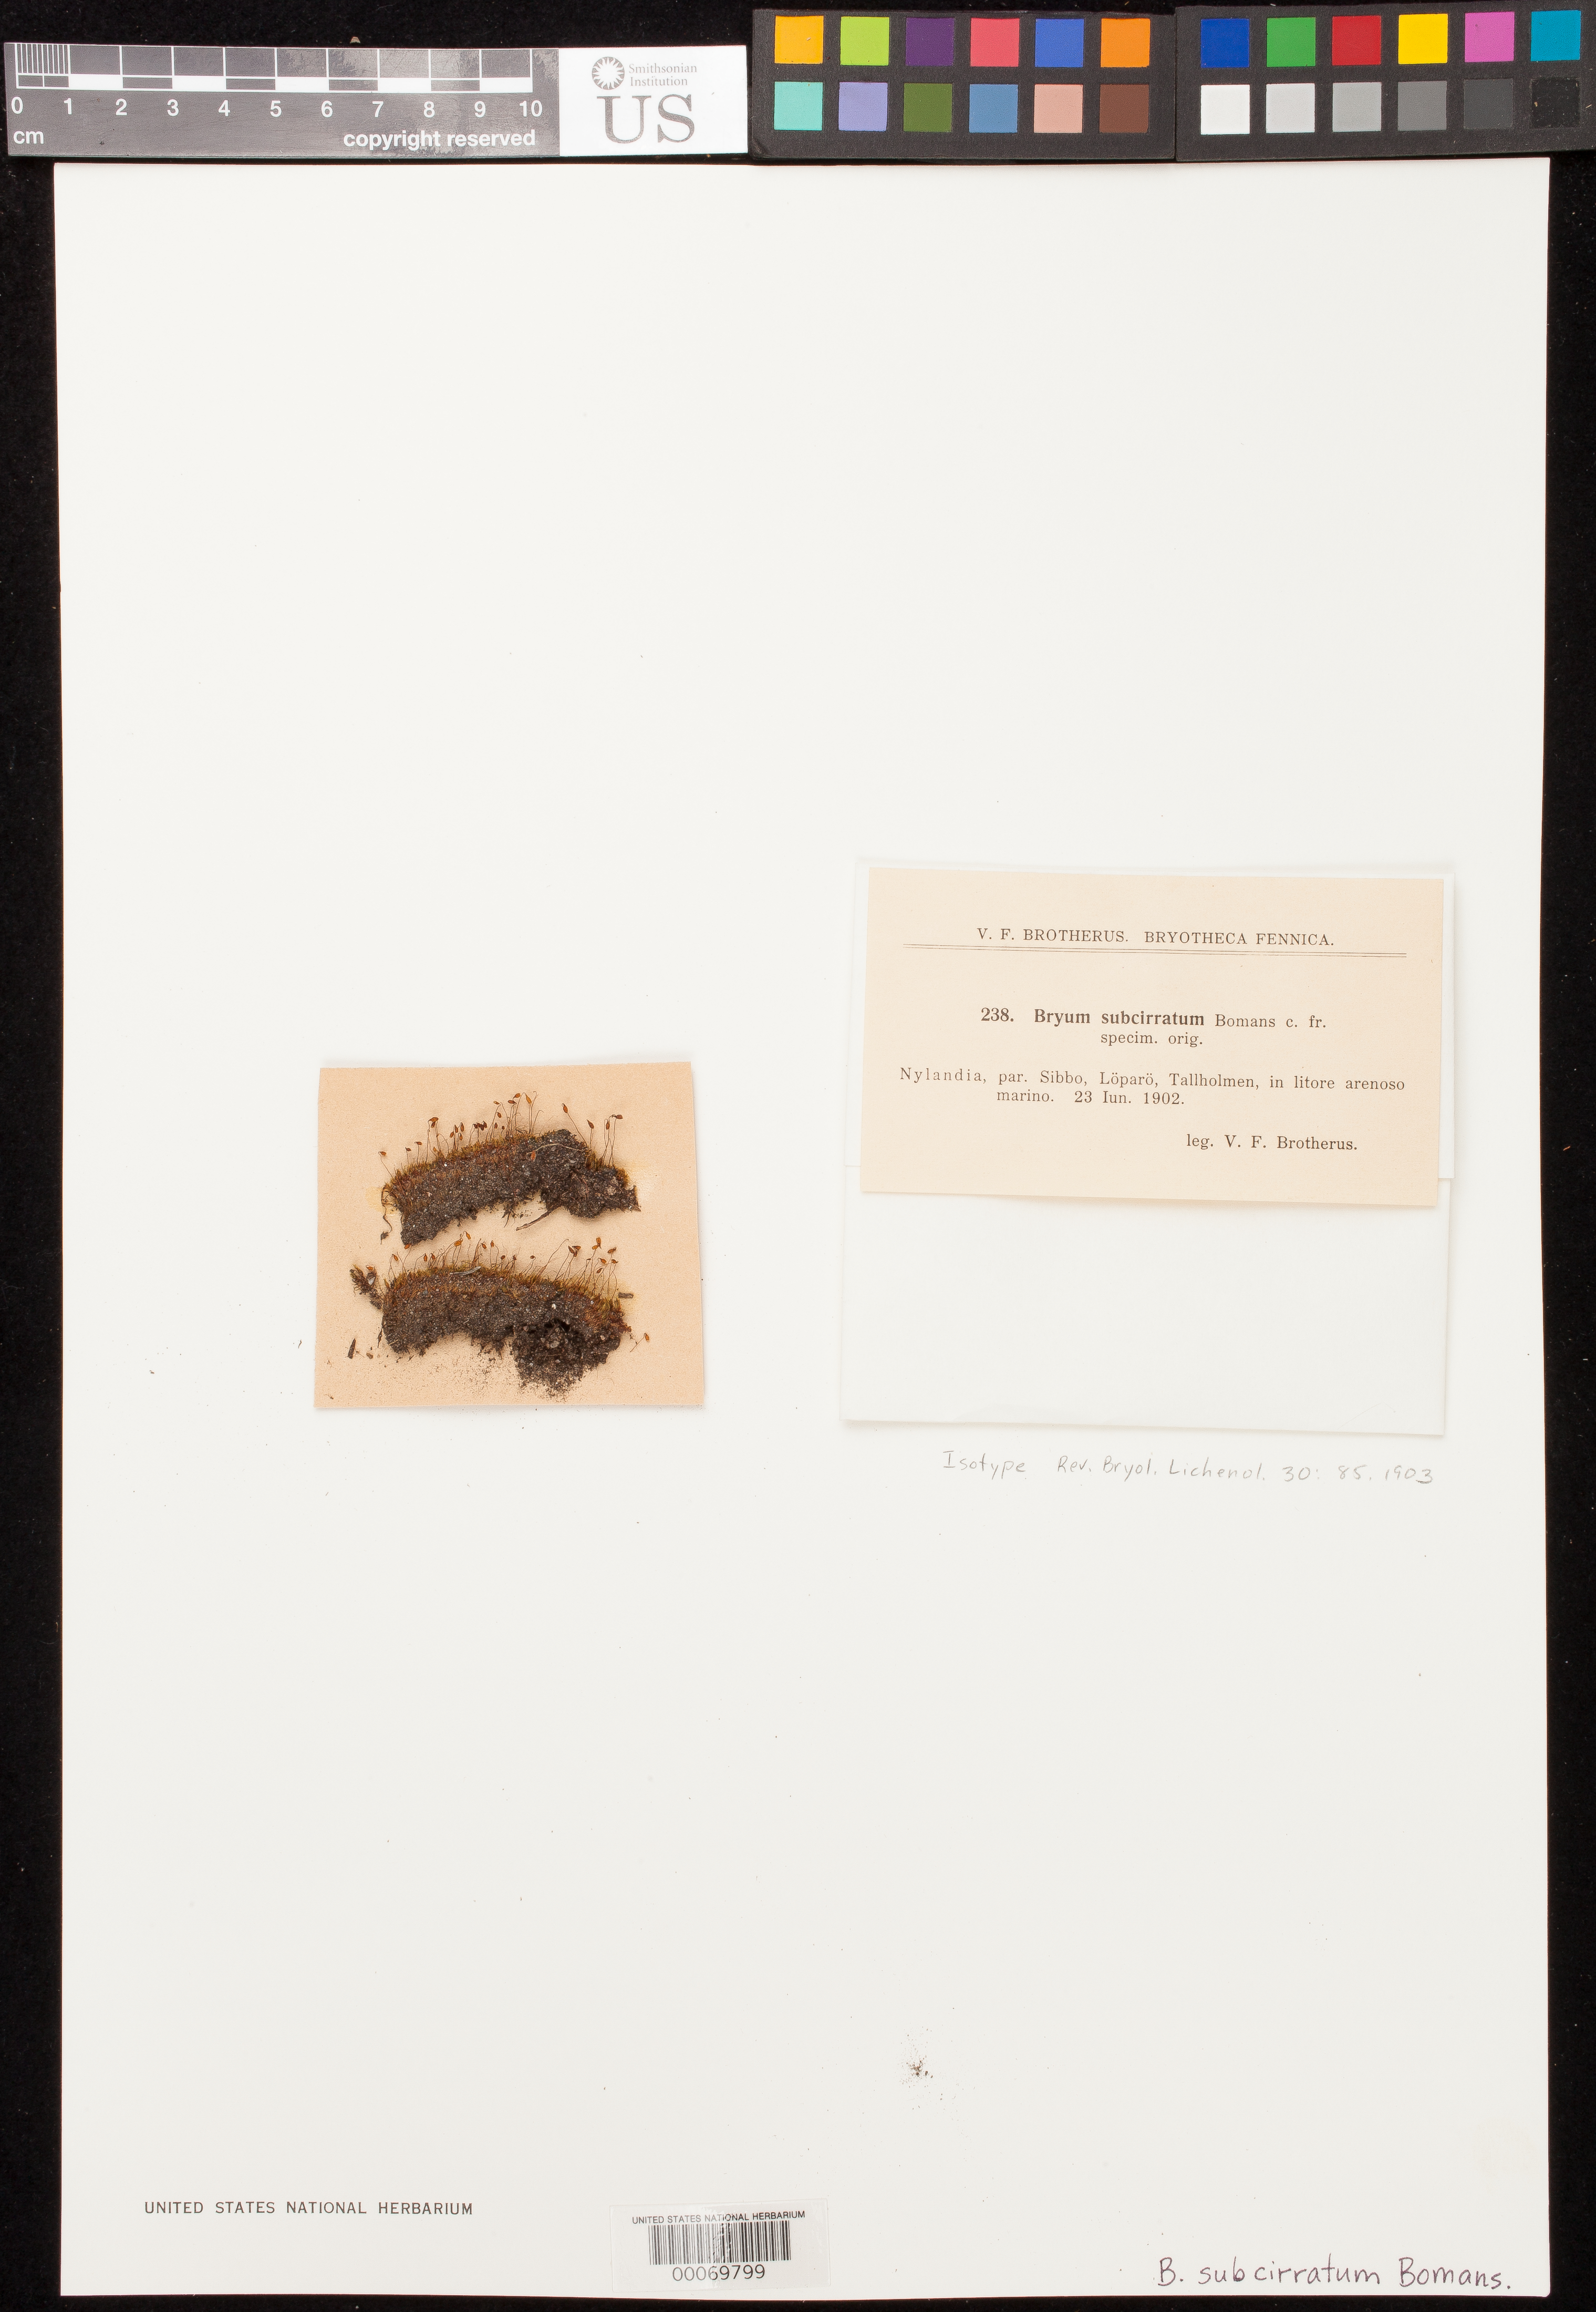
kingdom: Plantae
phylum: Bryophyta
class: Bryopsida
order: Bryales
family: Bryaceae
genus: Bryum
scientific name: Bryum subcirratum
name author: Bomansson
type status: Isotype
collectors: V. F. Brotherus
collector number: Bryoth. Fenn. 238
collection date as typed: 23 Jun 1902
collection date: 1902-06-23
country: Finland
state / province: Uusimaa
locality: Sibbo, Loparo Is., Tallholmen.